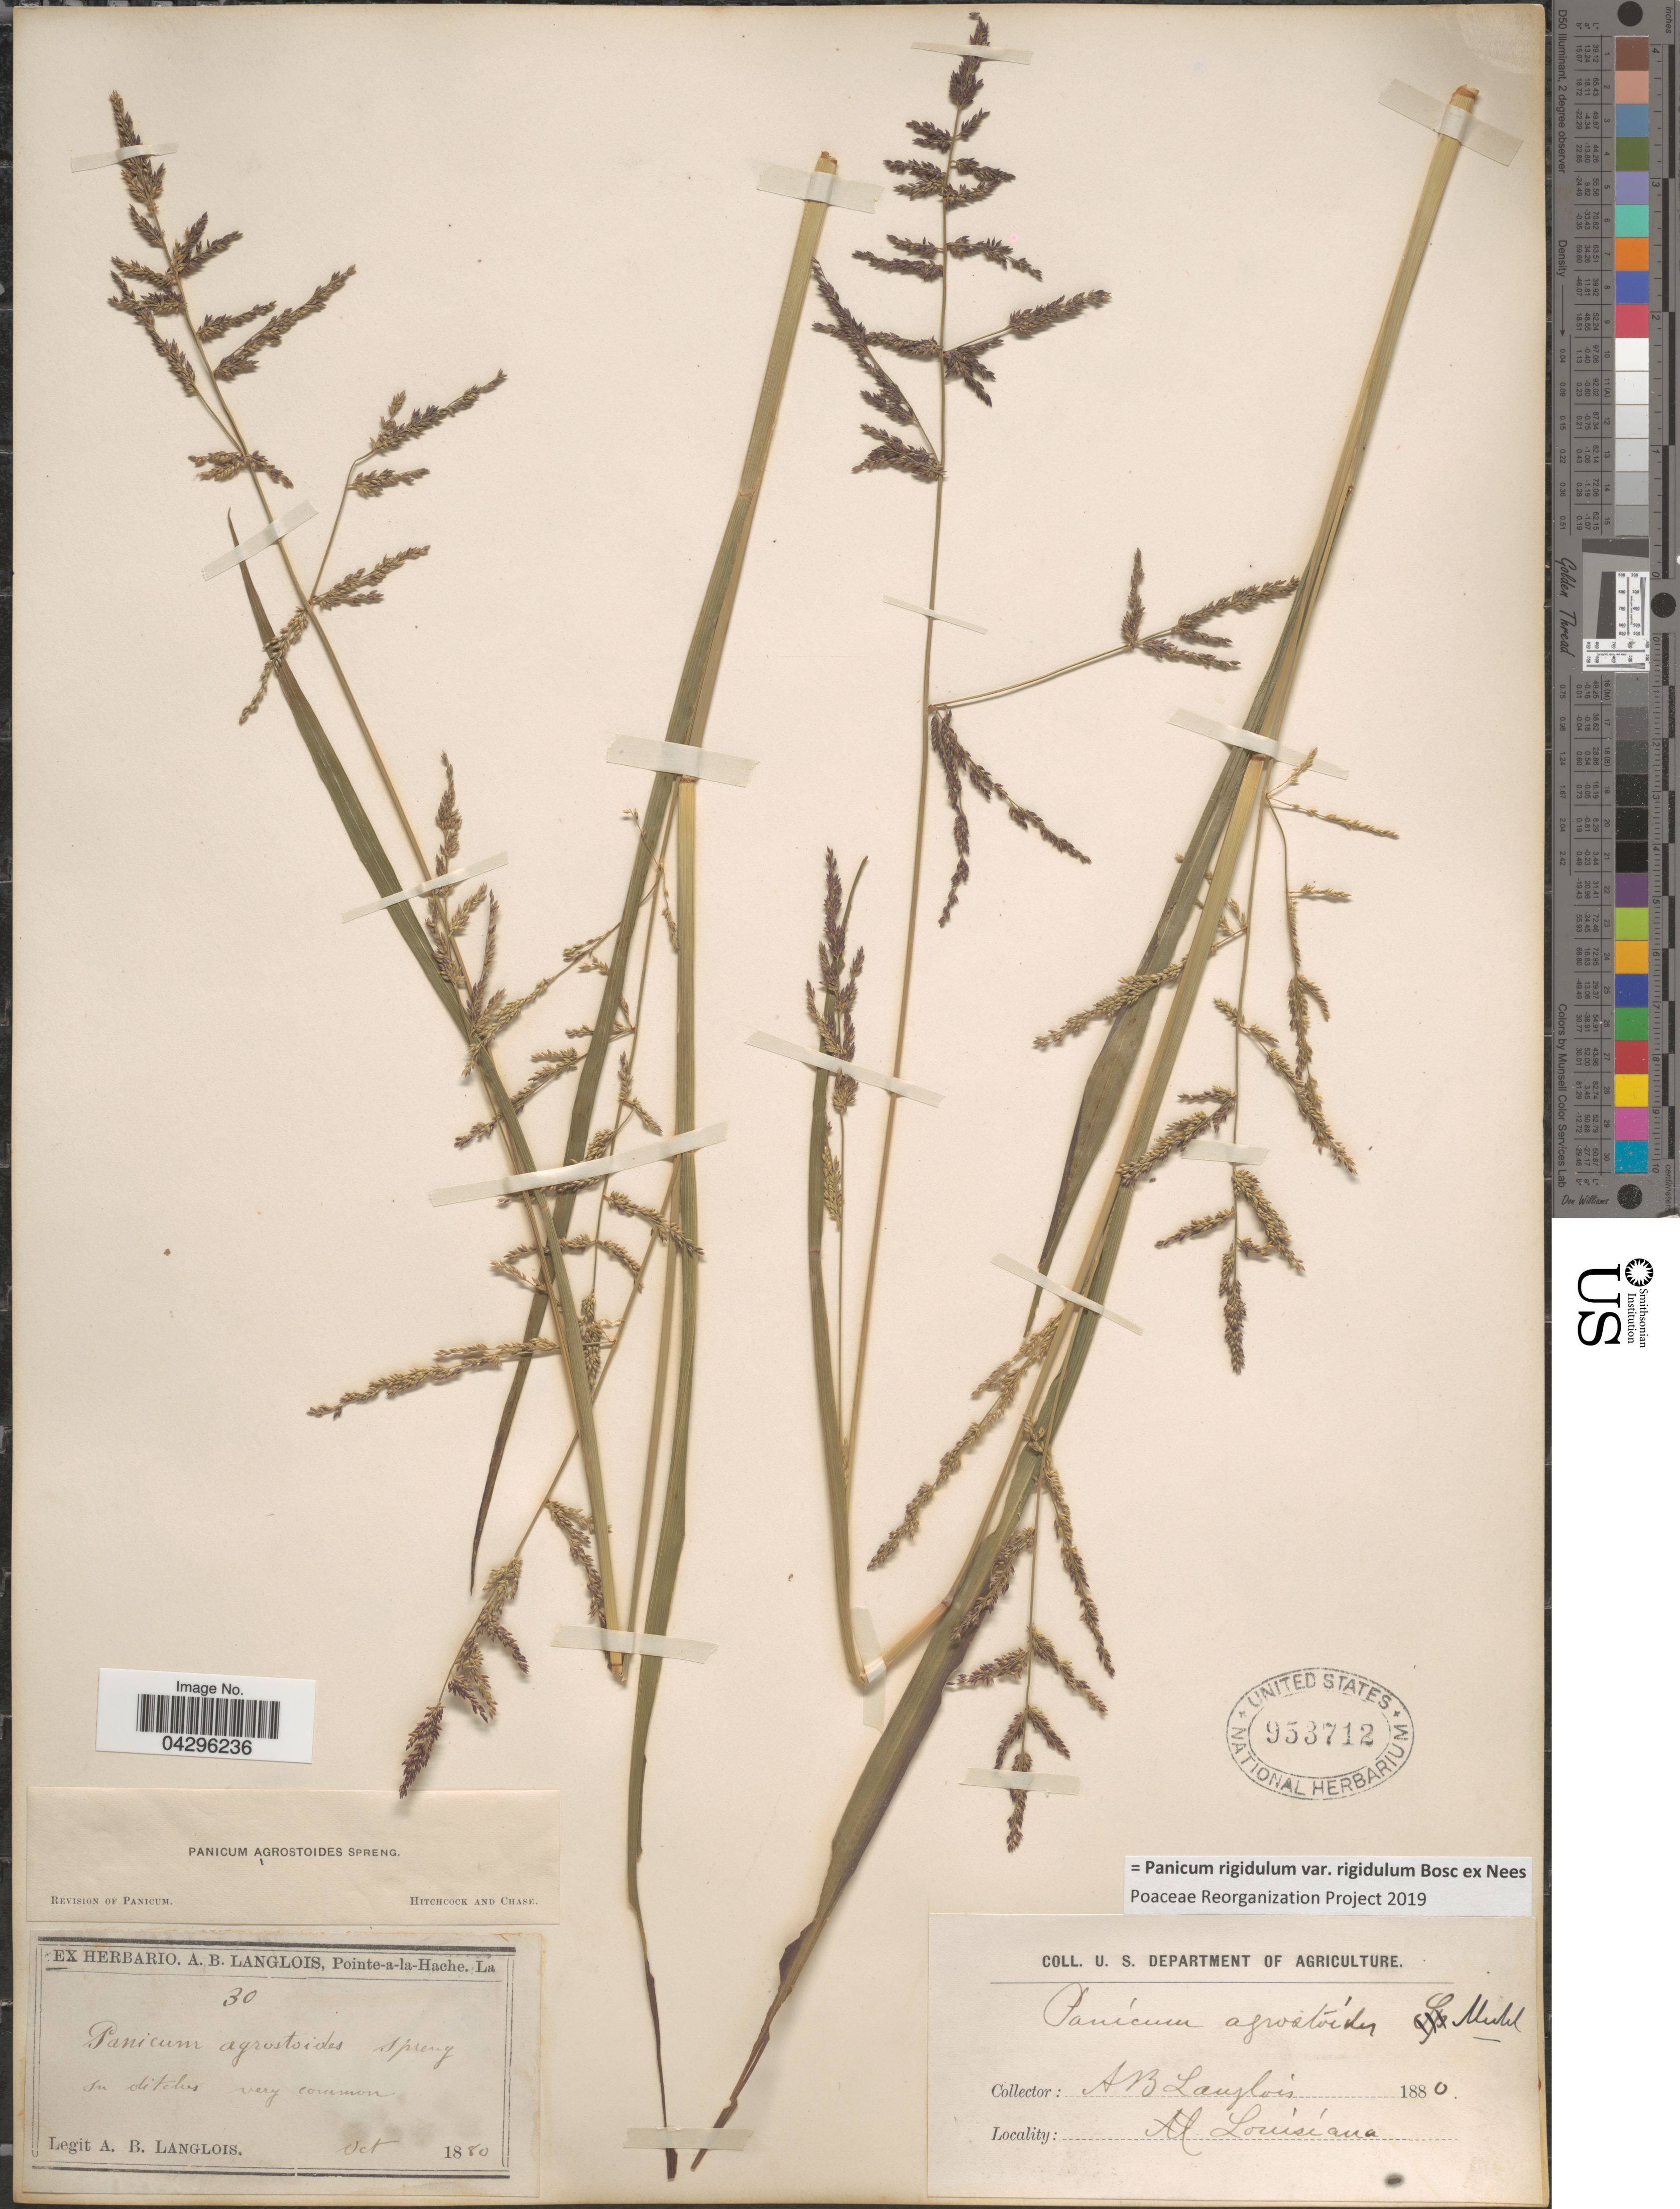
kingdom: Plantae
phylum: Tracheophyta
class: Liliopsida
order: Poales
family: Poaceae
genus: Panicum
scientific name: Panicum rigidulum var. rigidulum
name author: Bosc ex Nees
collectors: A. Langlois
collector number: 30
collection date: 1880-10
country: United States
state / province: Louisiana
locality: In ditches.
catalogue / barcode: US 953712